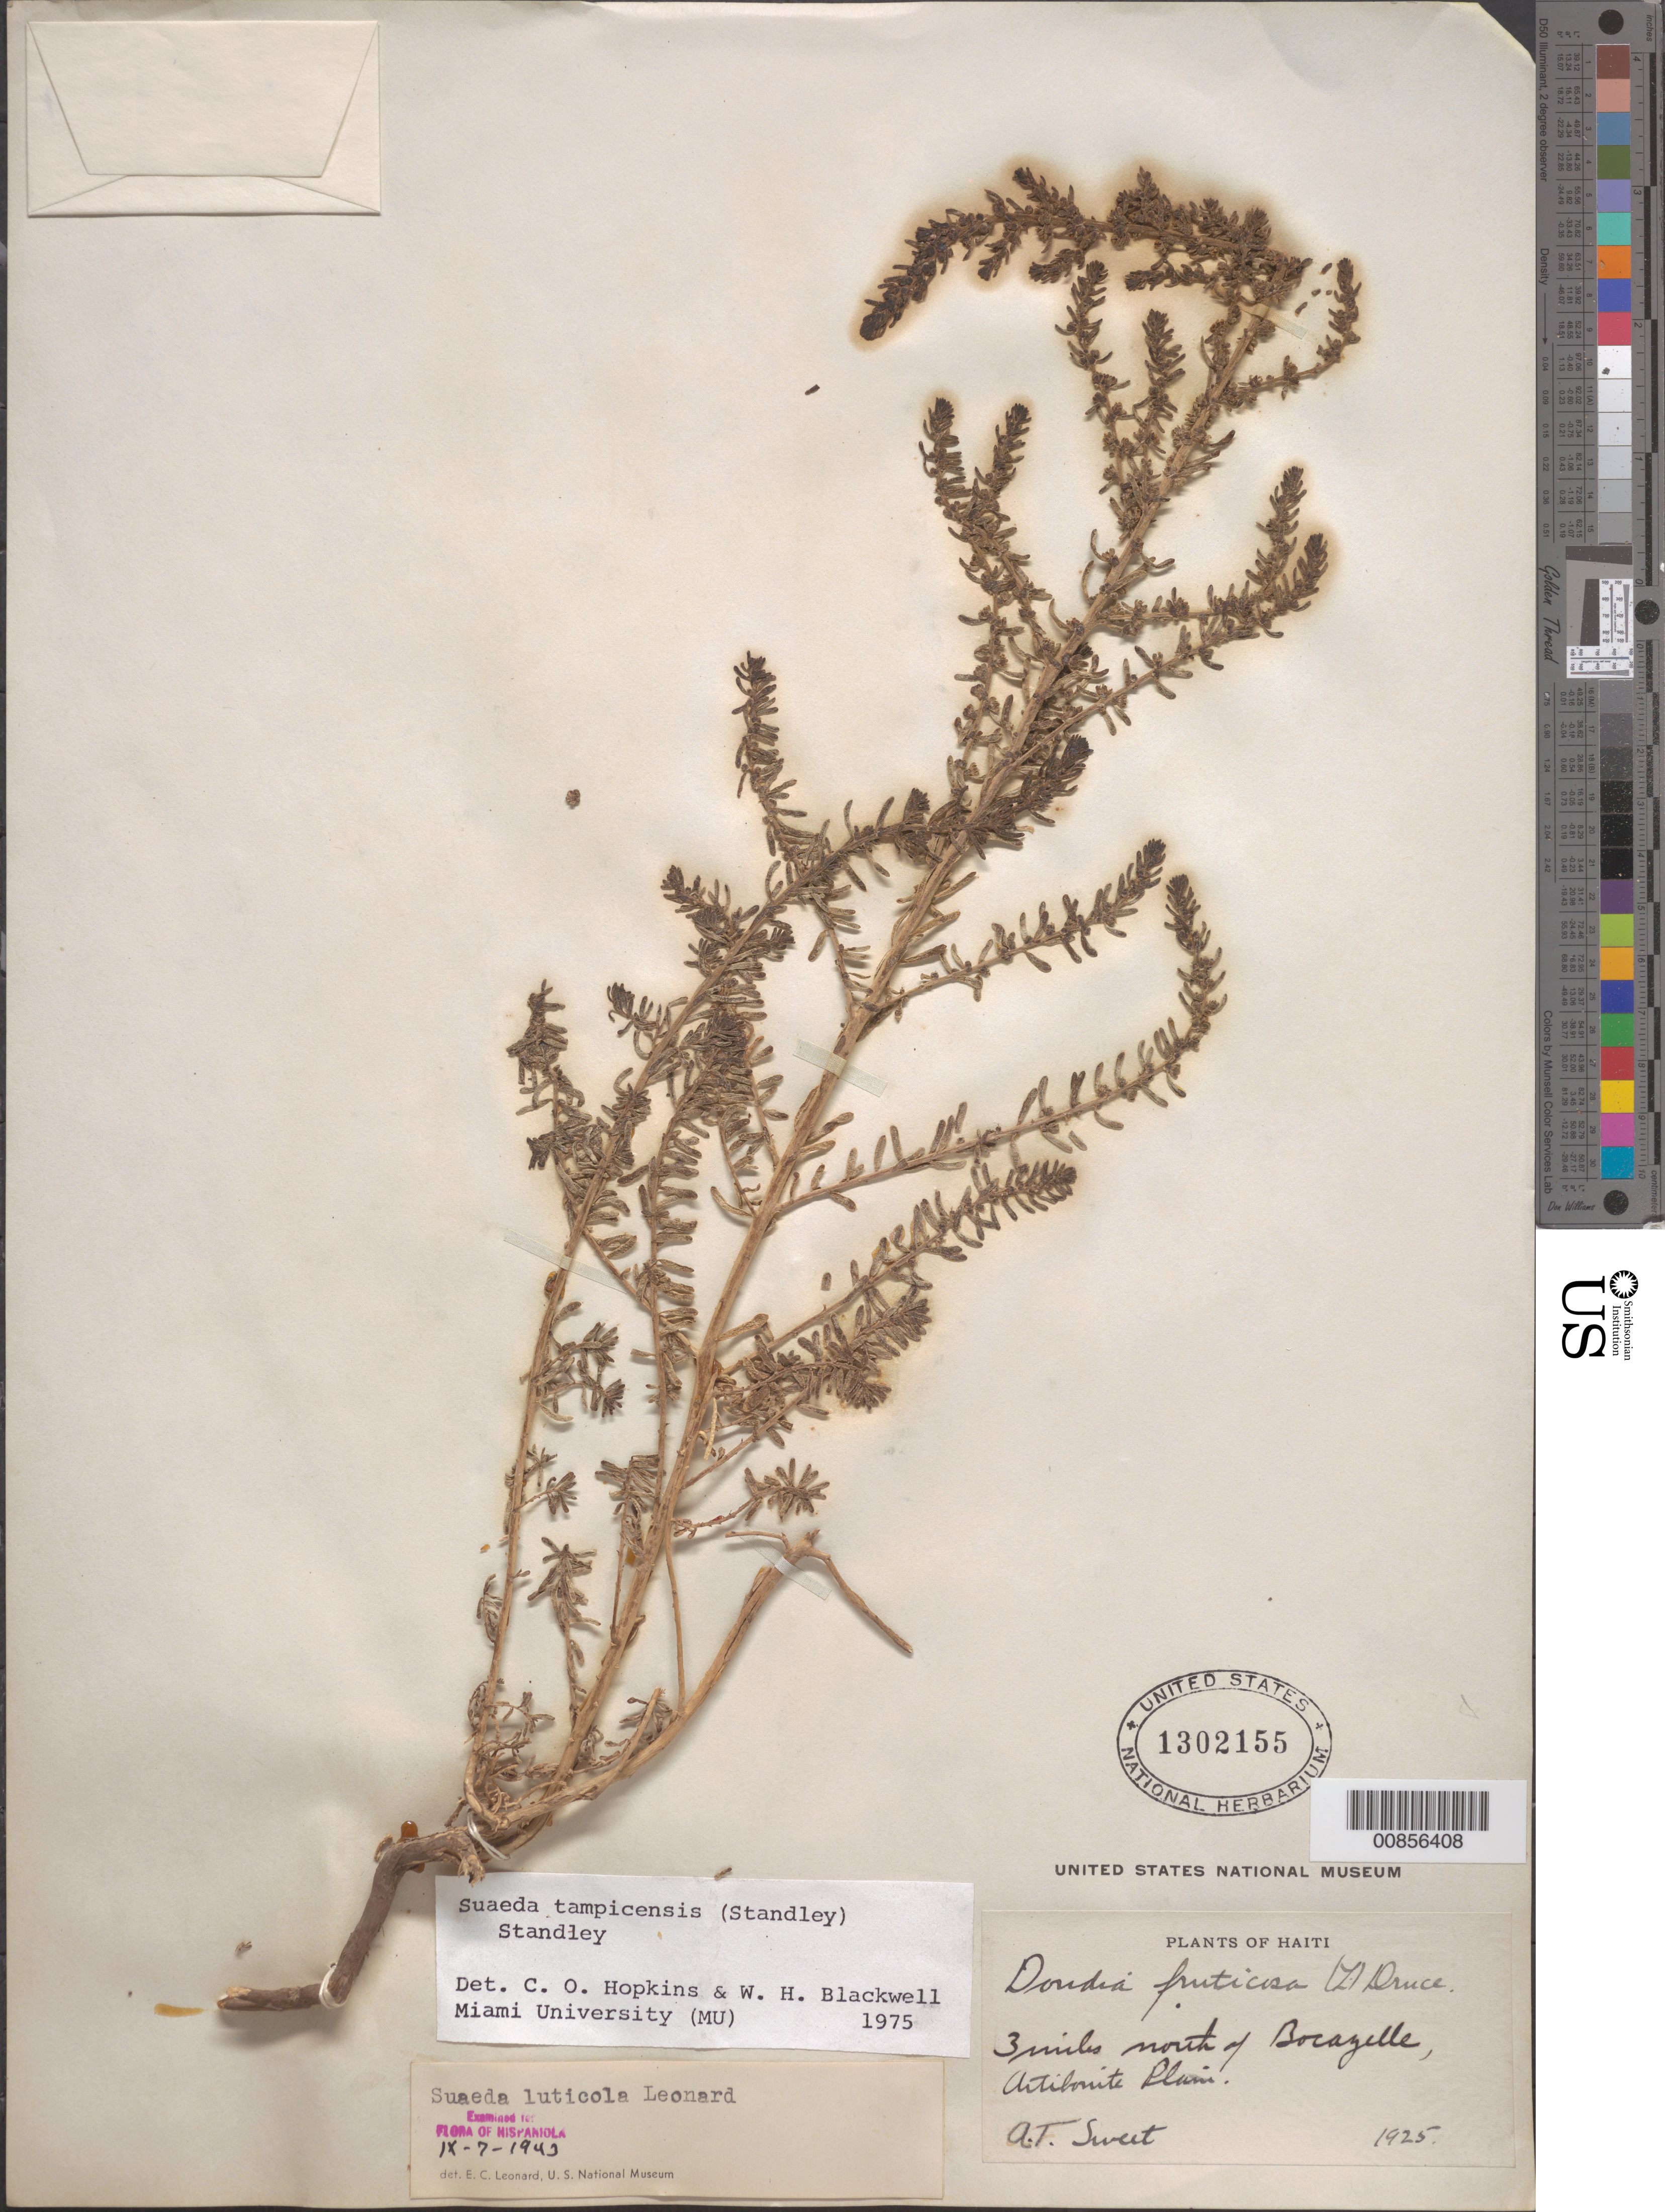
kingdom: Plantae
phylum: Tracheophyta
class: Magnoliopsida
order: Caryophyllales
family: Amaranthaceae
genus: Suaeda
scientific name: Suaeda tampicensis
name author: (Standl.) Standl.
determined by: Hopkins, C. O.; Blackwell, W. H.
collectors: A. T. Sweet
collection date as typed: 1925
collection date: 1925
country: Haiti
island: Hispaniola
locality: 3 miles north of Bocazelle. Artibonite Plain.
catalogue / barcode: US 1302155